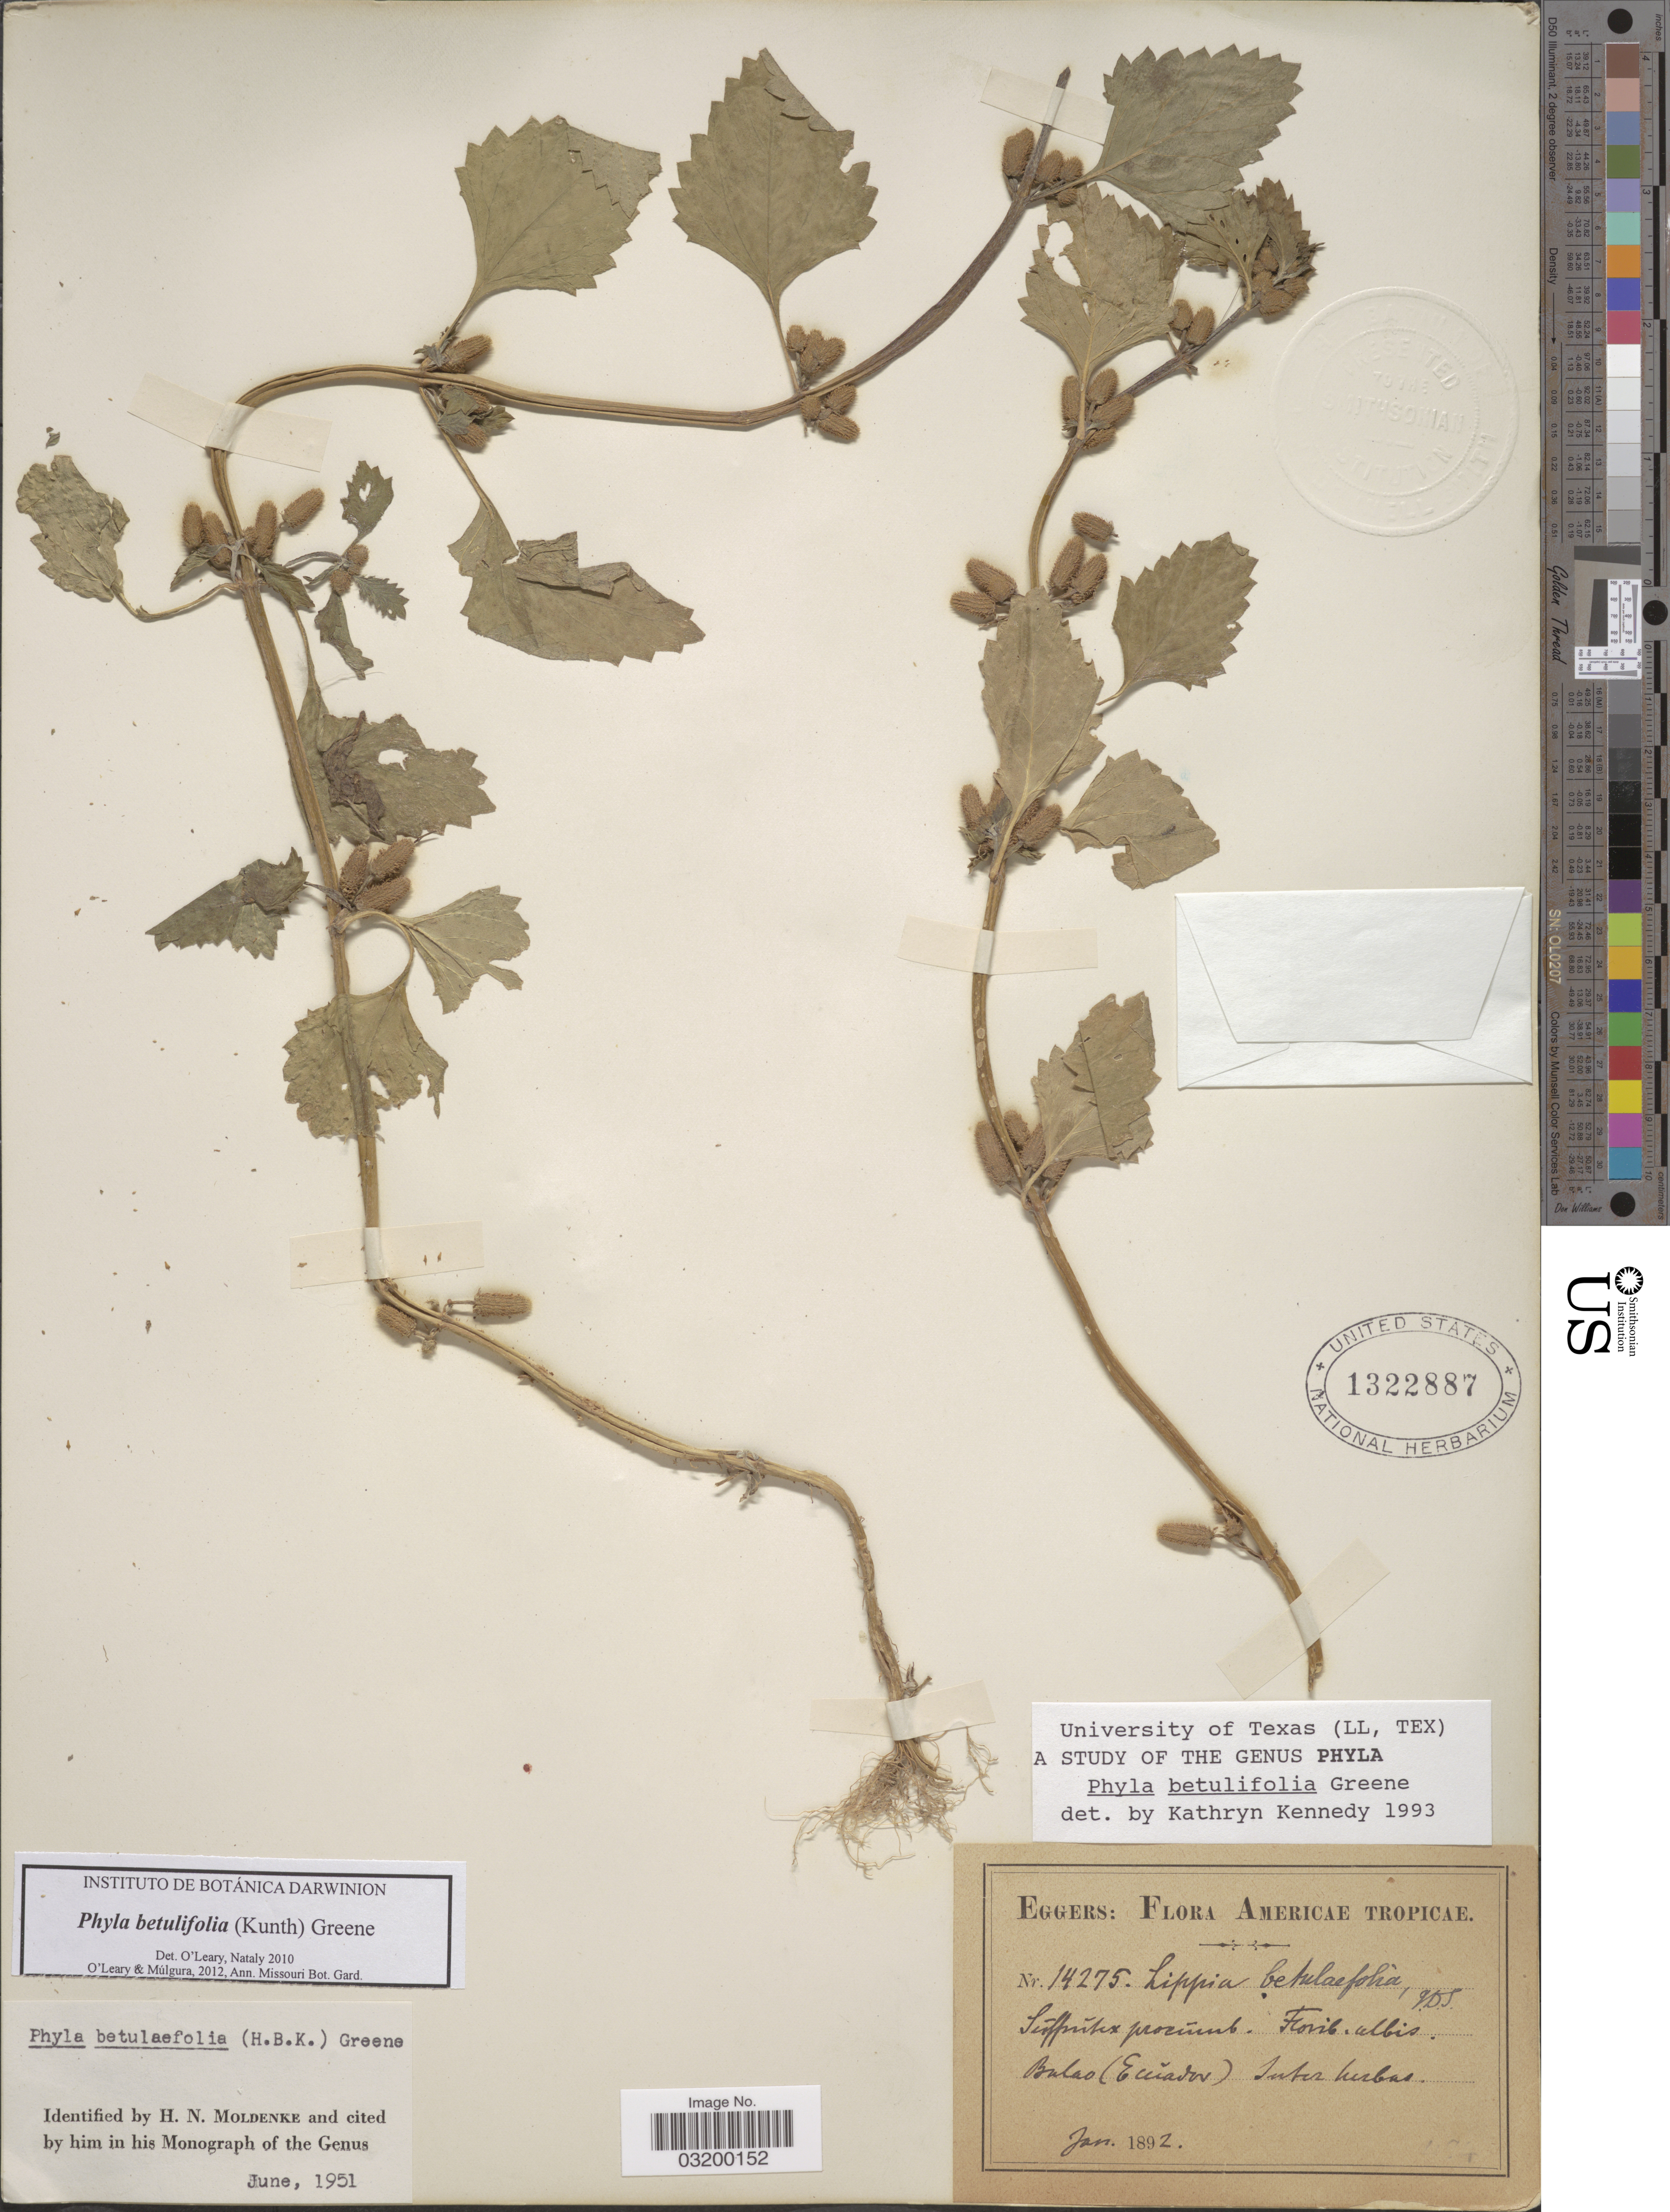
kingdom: Plantae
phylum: Tracheophyta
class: Magnoliopsida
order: Lamiales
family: Verbenaceae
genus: Phyla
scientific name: Phyla betulifolia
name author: (Kunth) Greene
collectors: -. Eggers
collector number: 14275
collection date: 1892-01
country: Ecuador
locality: Balao.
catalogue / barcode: US 1322887